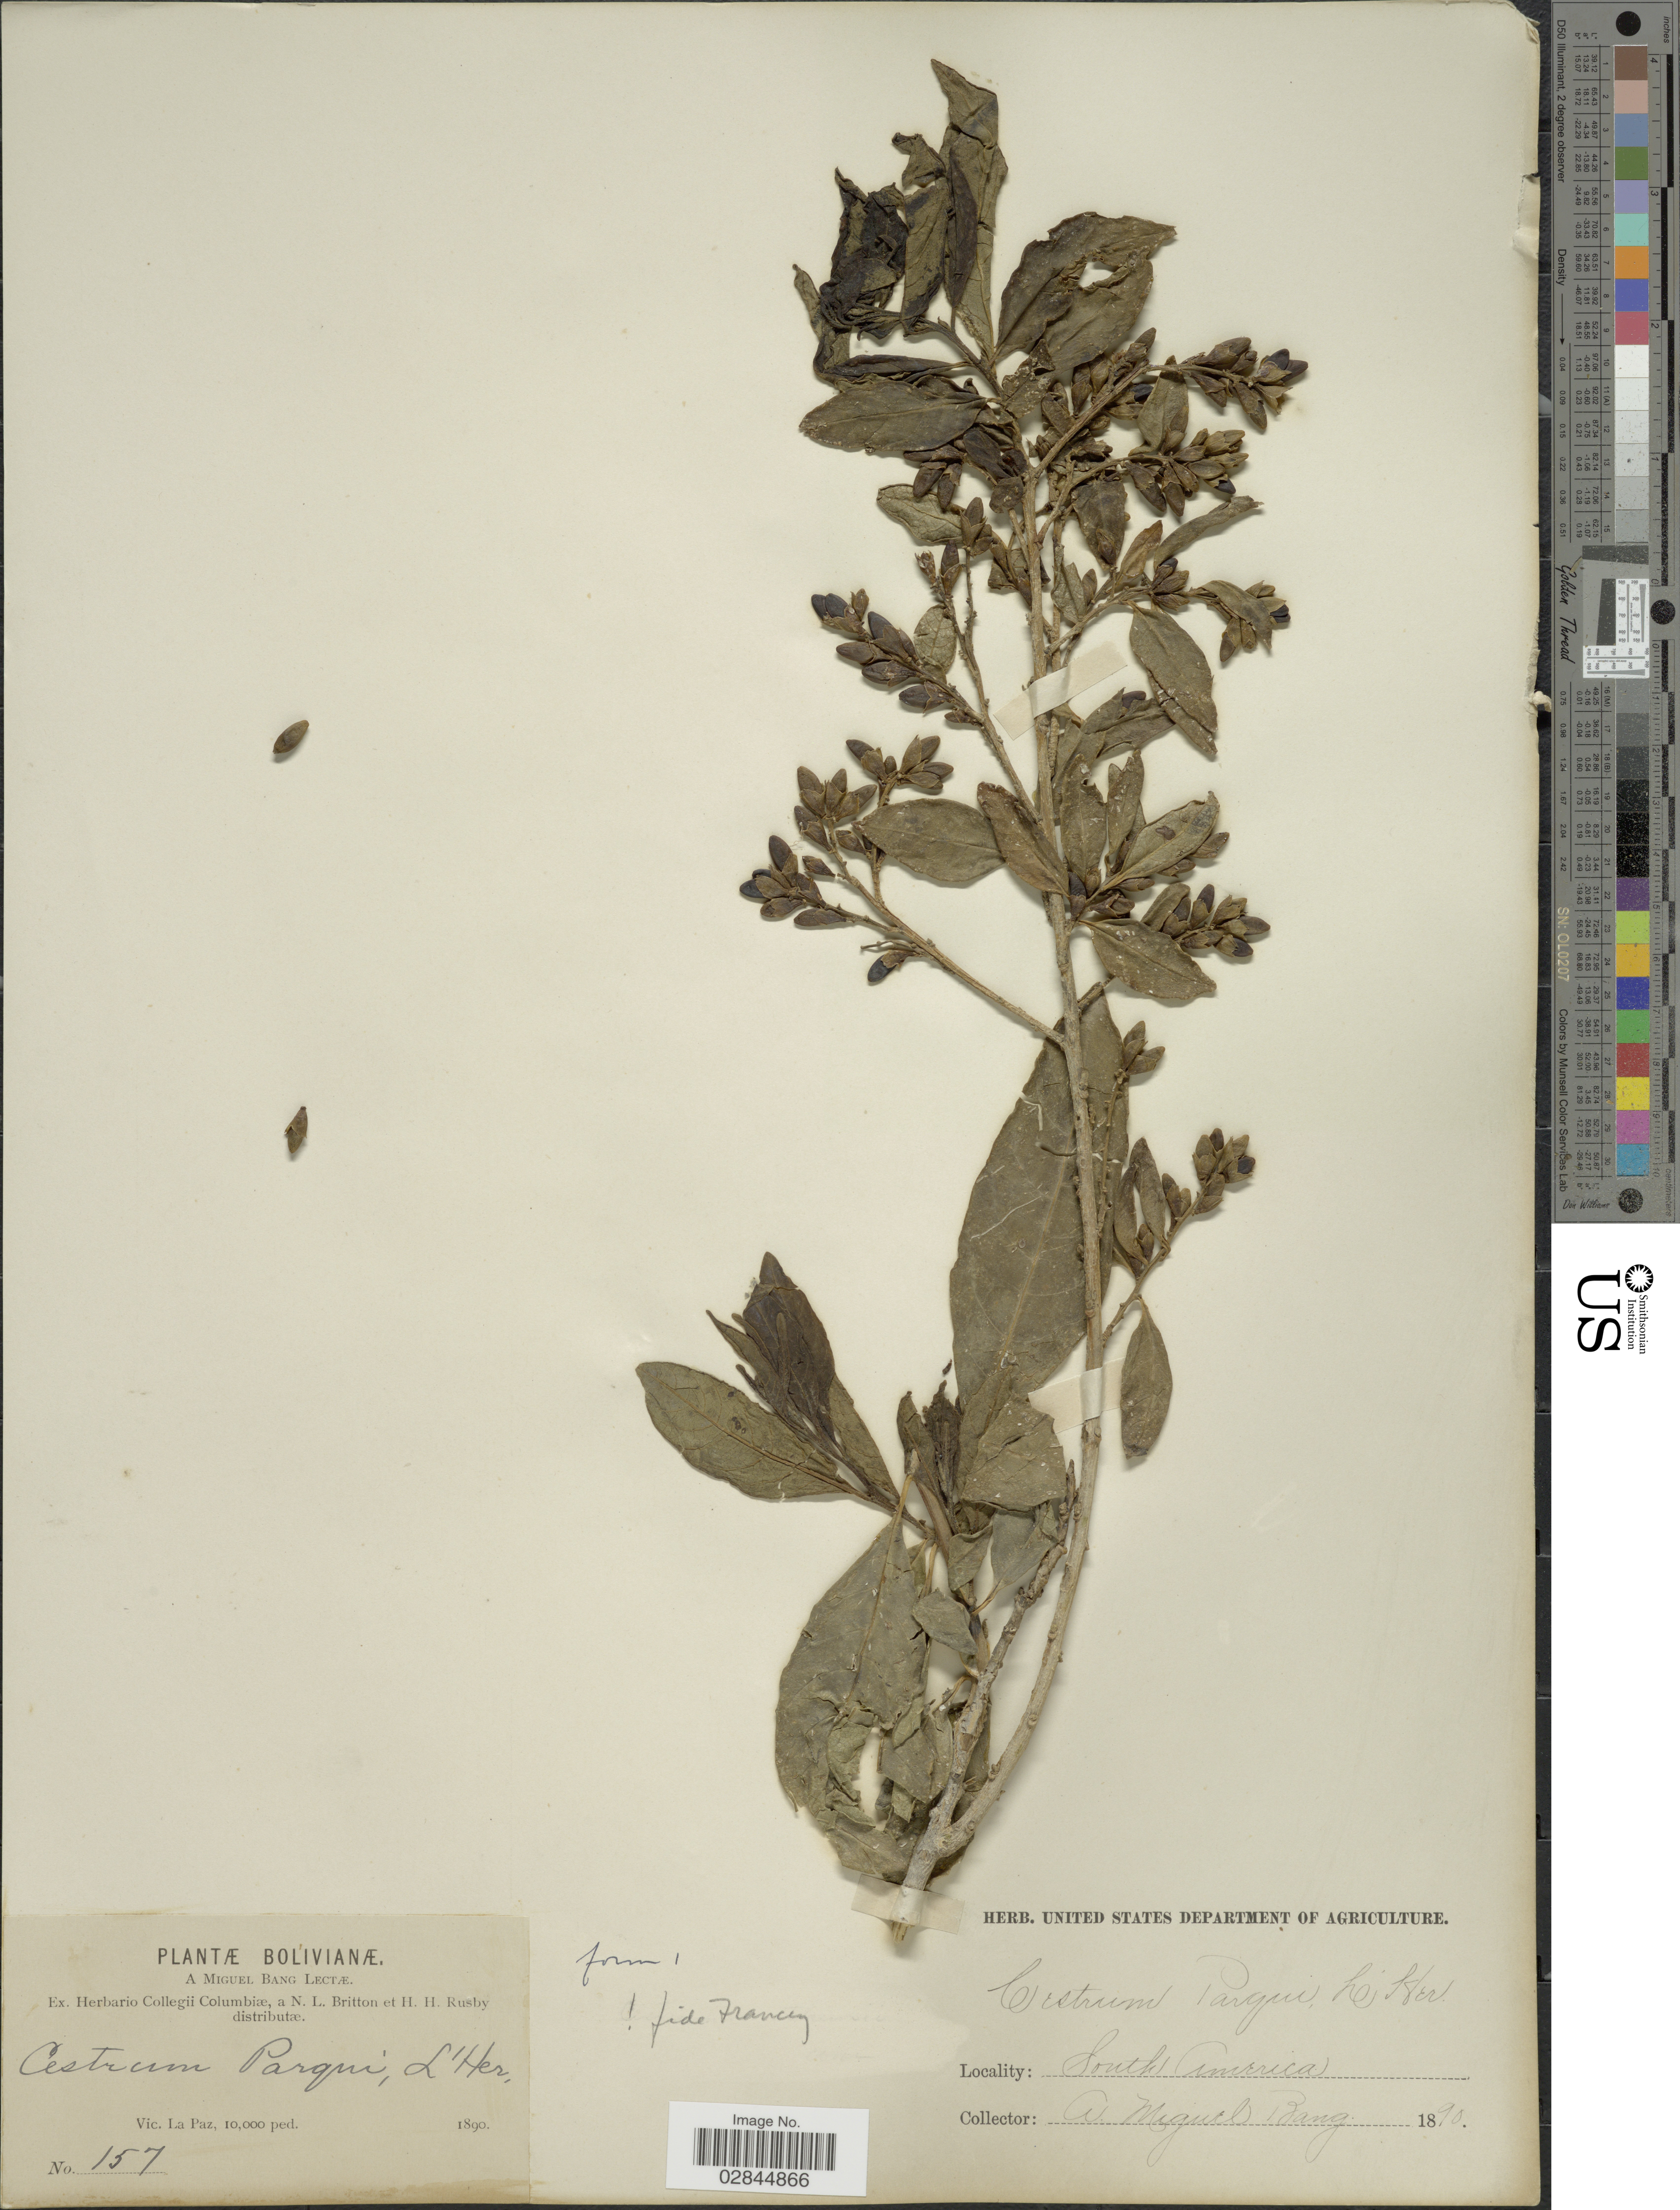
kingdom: Plantae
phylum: Tracheophyta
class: Magnoliopsida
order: Solanales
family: Solanaceae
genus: Cestrum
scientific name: Cestrum parqui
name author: L'Hér.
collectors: M. Bang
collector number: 157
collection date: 1890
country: Bolivia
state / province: La Paz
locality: Vic. La Paz.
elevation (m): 3048